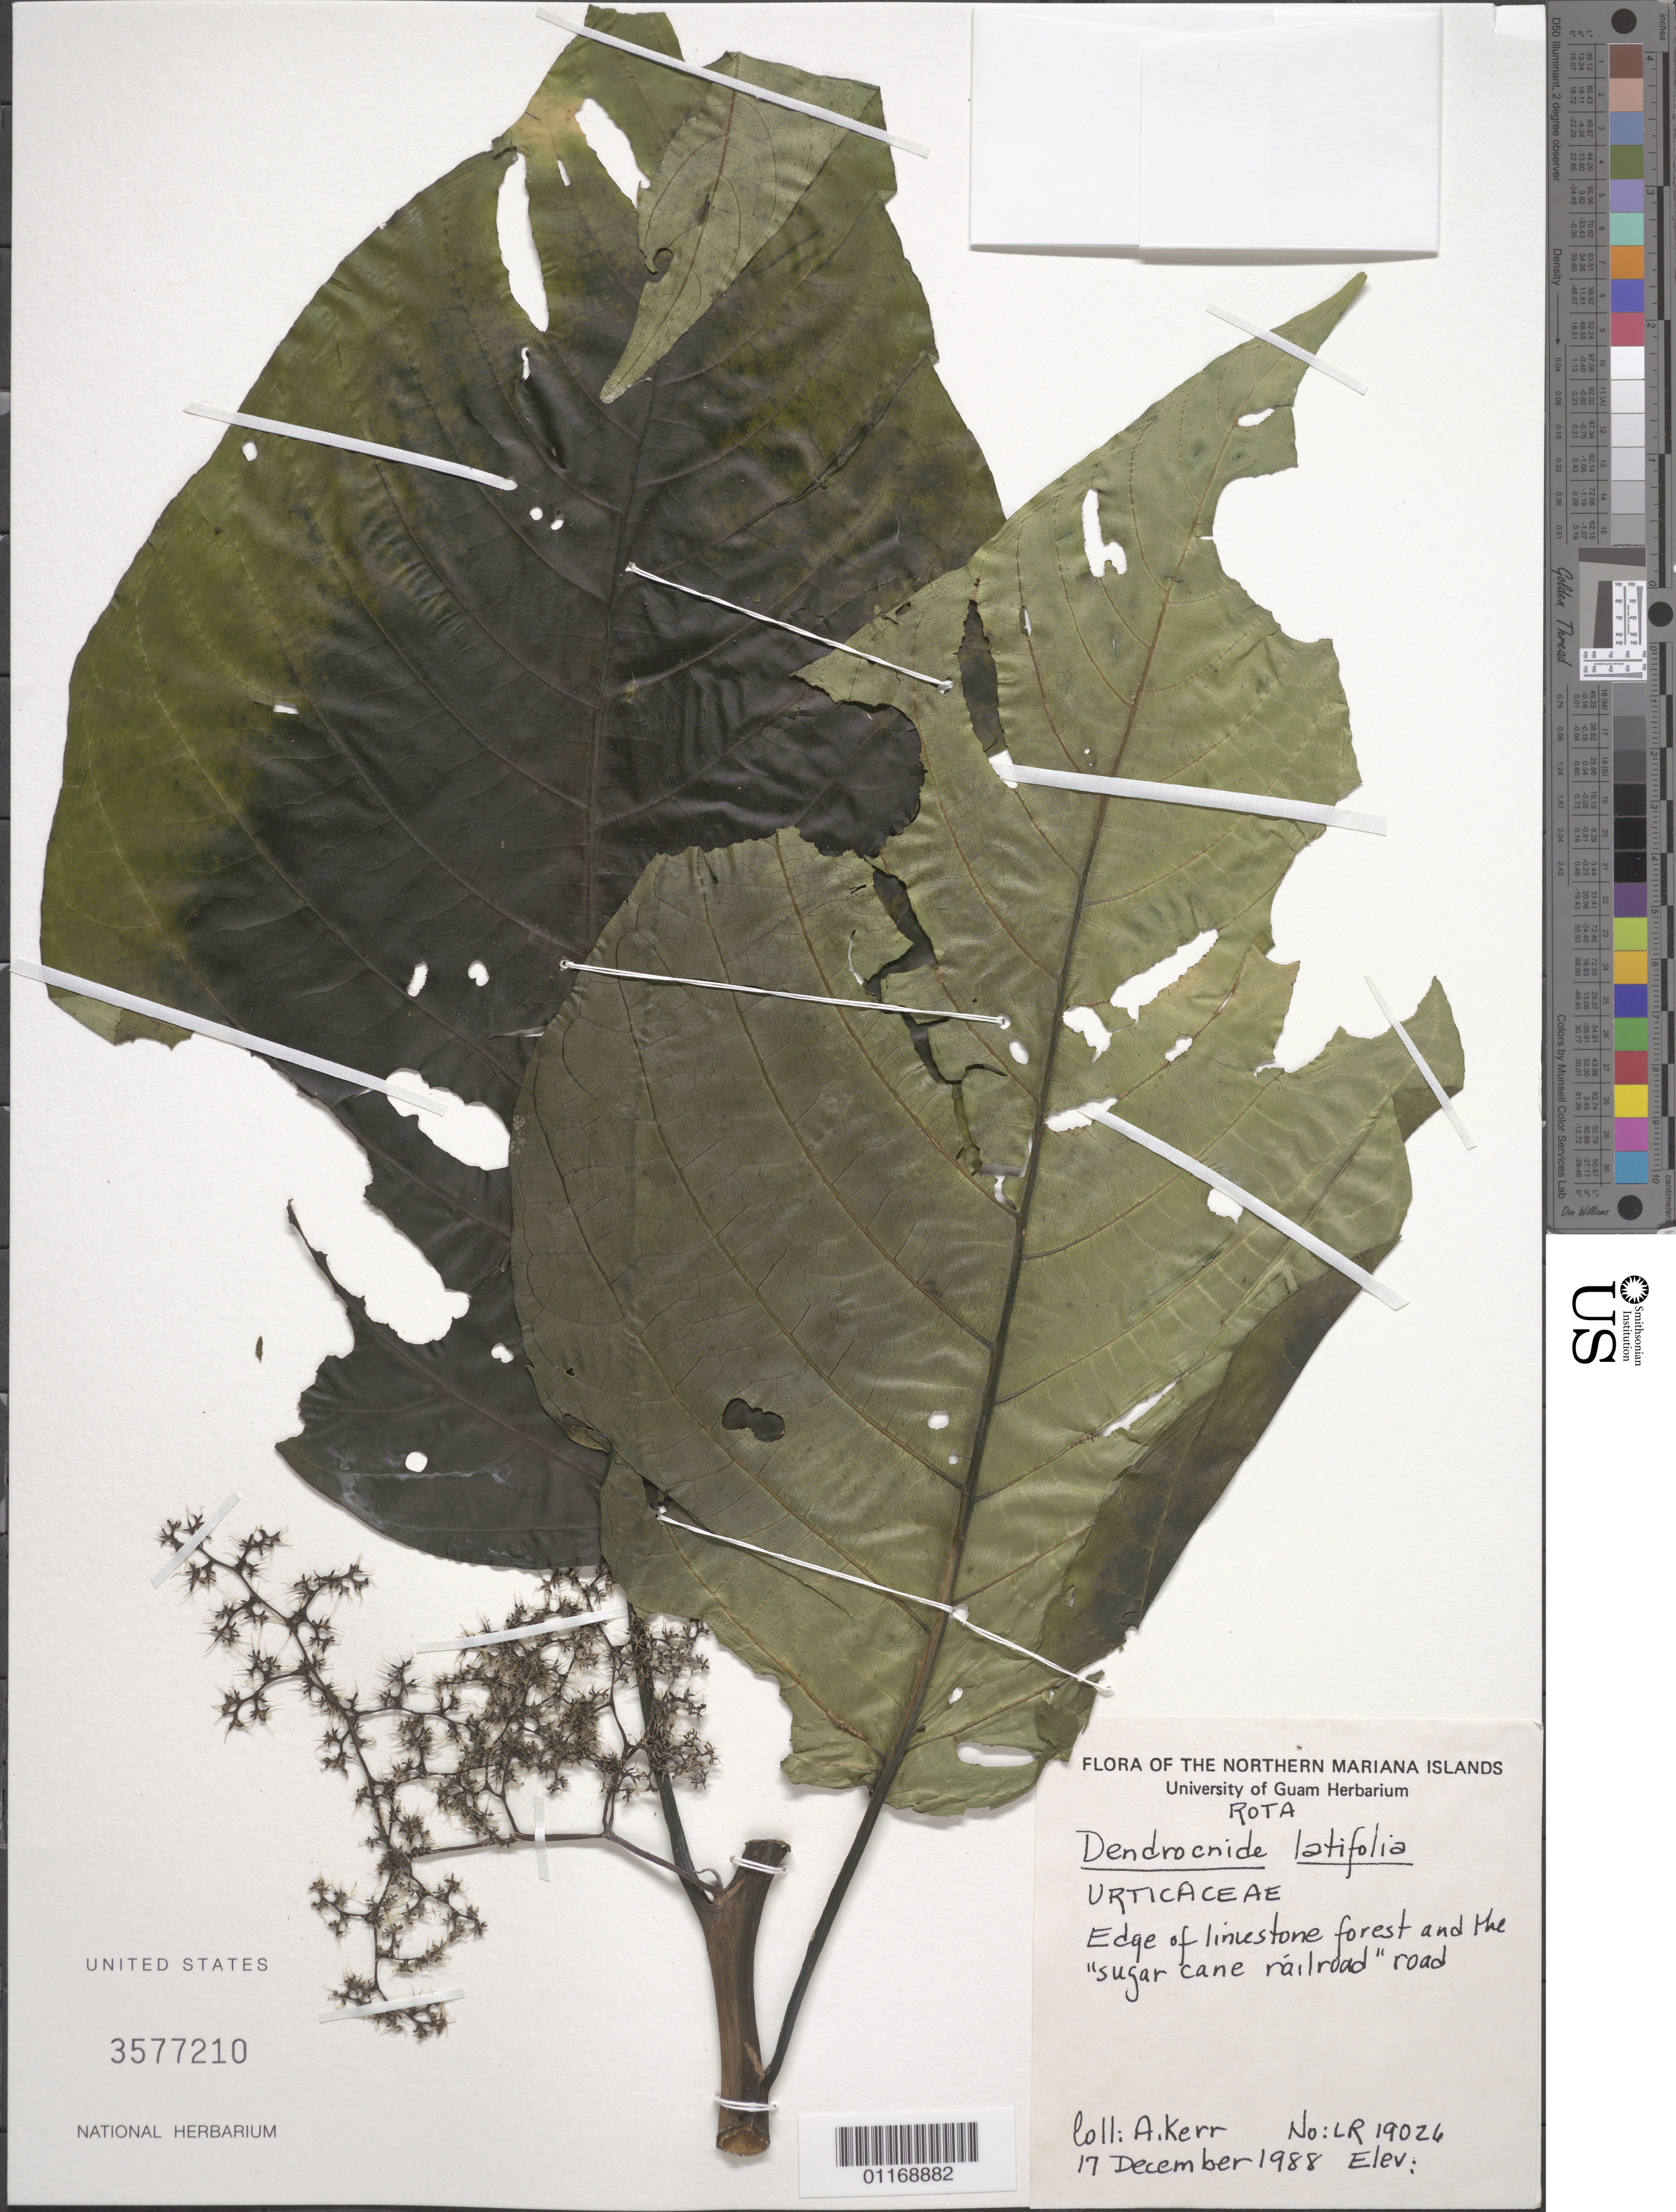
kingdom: Plantae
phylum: Tracheophyta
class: Magnoliopsida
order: Rosales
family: Urticaceae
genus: Dendrocnide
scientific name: Dendrocnide latifolia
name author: (Gaudich.) Chew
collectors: A. Kerr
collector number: LR19026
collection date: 1988-12-17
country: Northern Mariana Islands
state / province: Rota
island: Rota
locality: Edge of limestone forest and the "sugar cane railroad" road.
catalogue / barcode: US 3577210